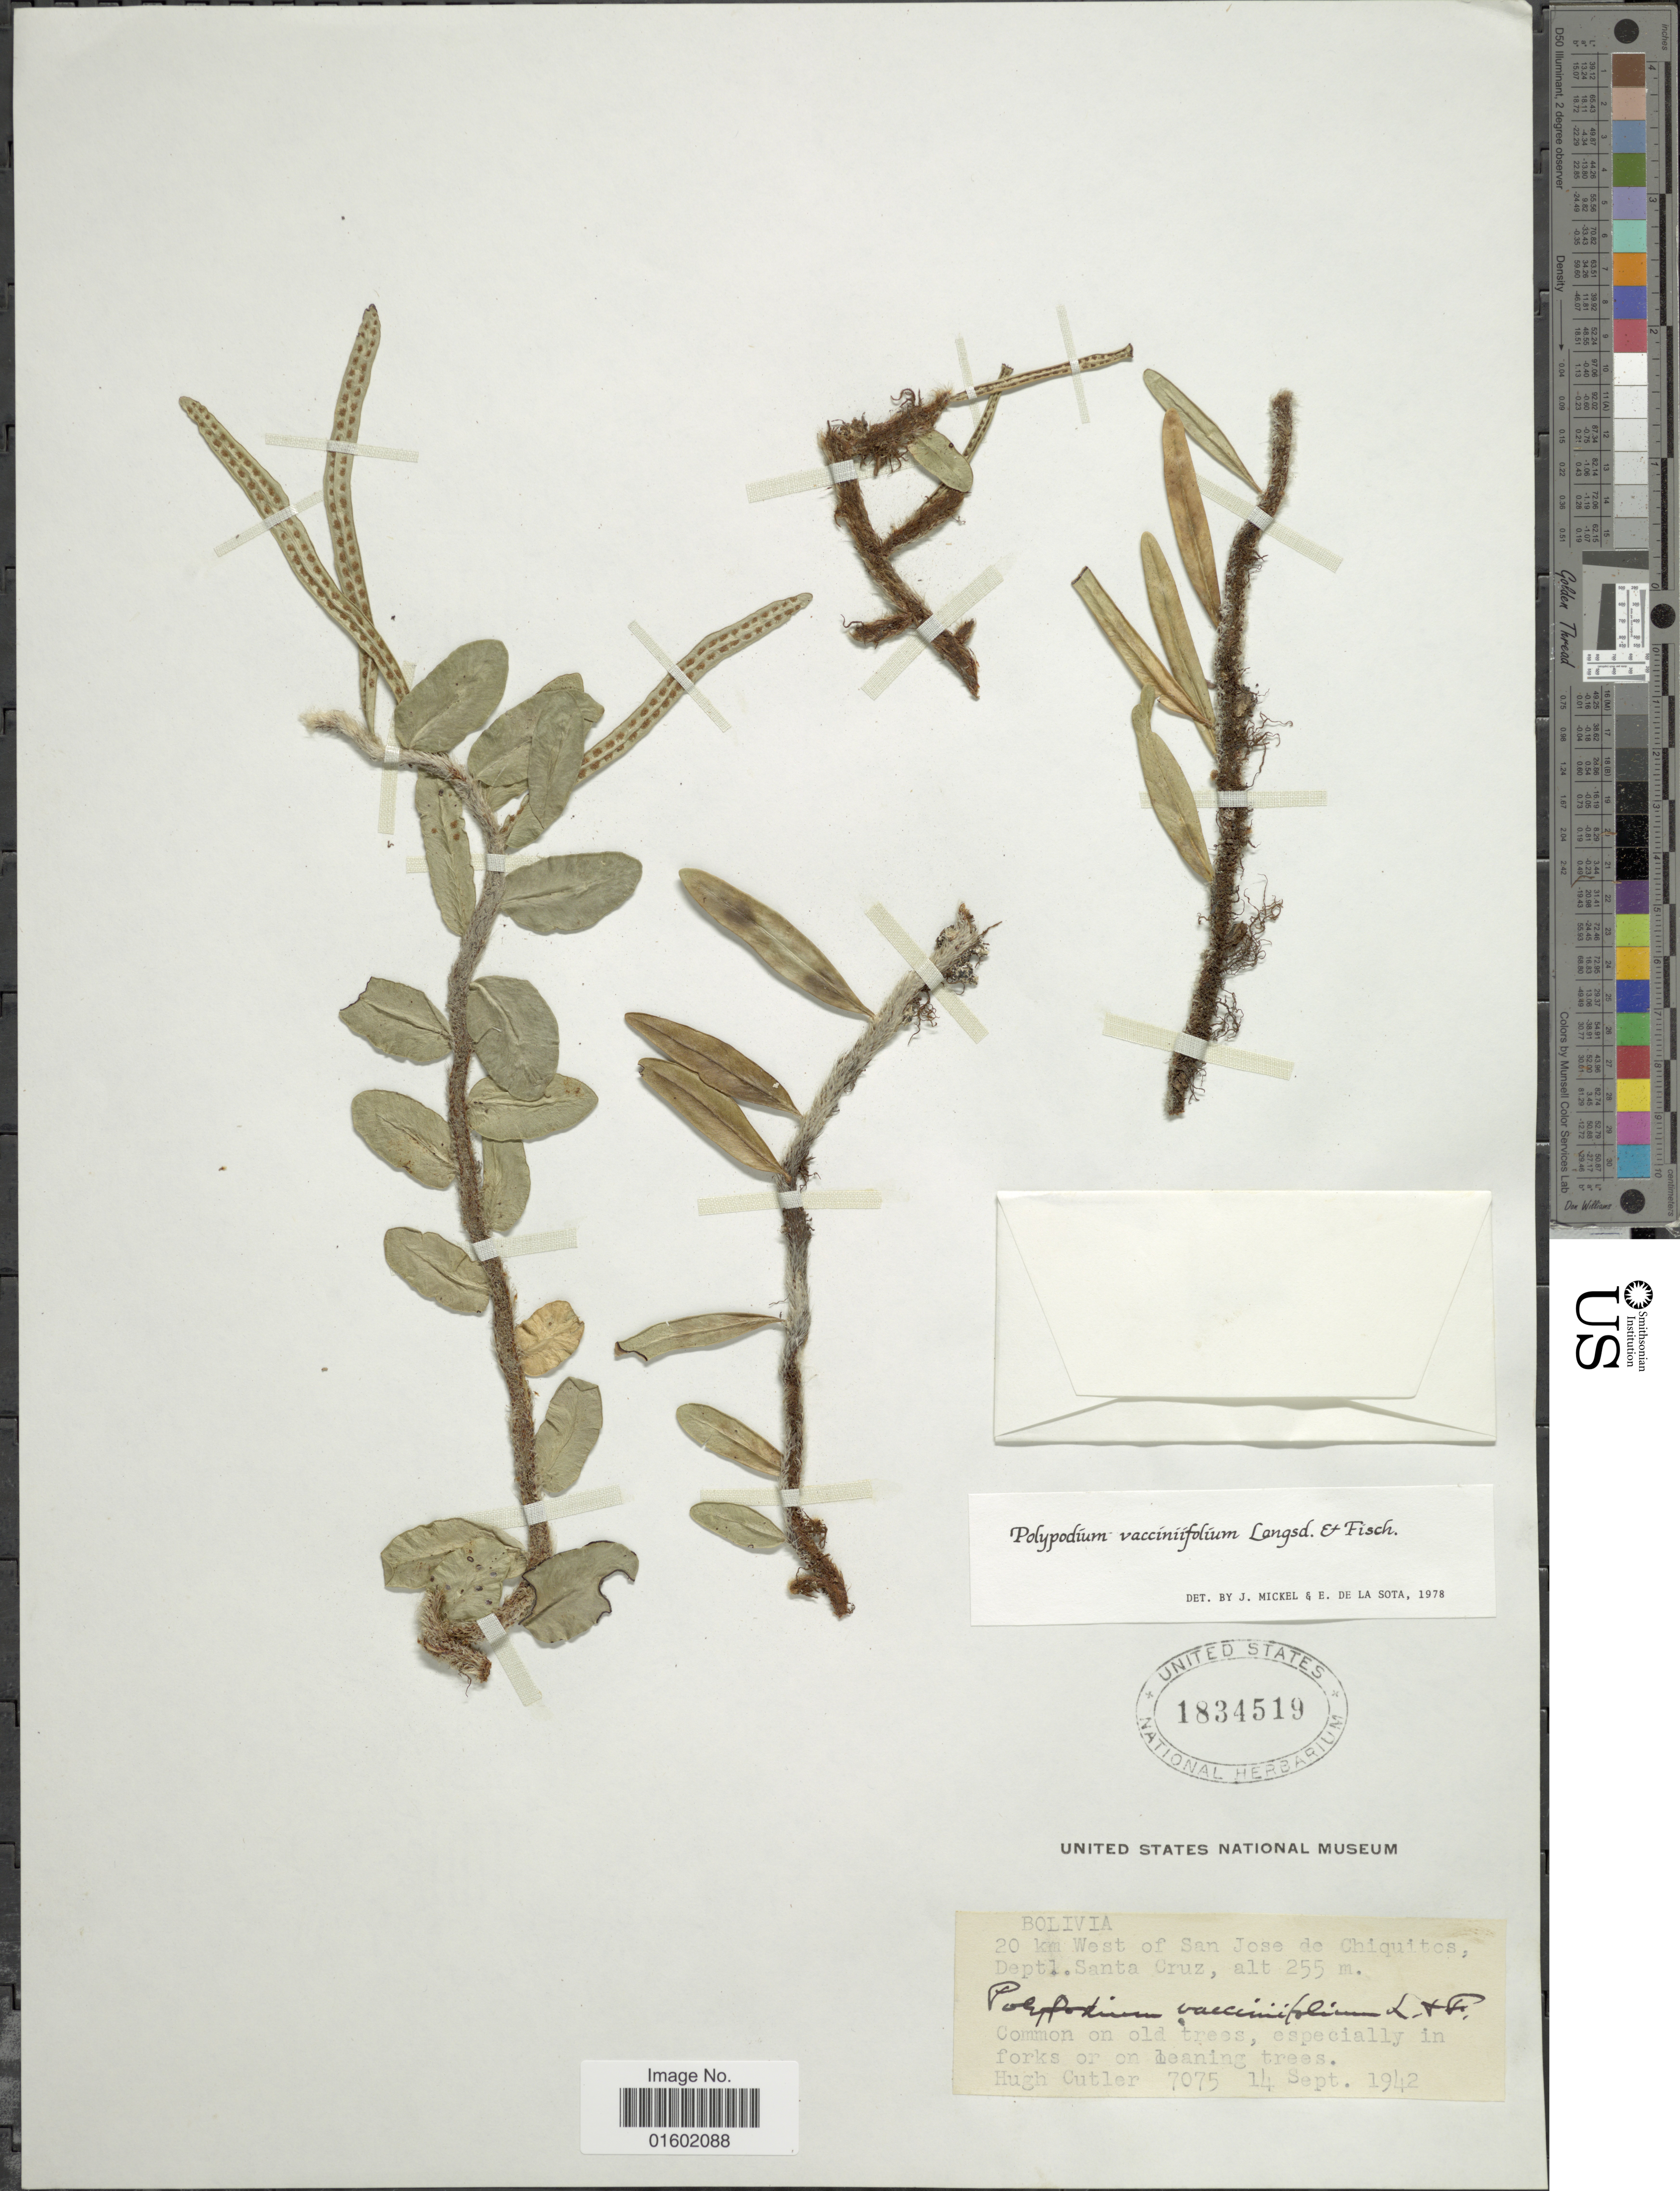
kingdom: Plantae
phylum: Tracheophyta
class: Polypodiopsida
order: Polypodiales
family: Polypodiaceae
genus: Microgramma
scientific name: Microgramma vaccinifolia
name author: (Langsd. & Fisch.) Copel.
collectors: H. C. Cutler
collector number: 7075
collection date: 1942-09-14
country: Bolivia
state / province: Santa Cruz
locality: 20 km West of San Jose de Chiquitos, Dept. Santa cruz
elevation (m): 225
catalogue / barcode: US 1834519